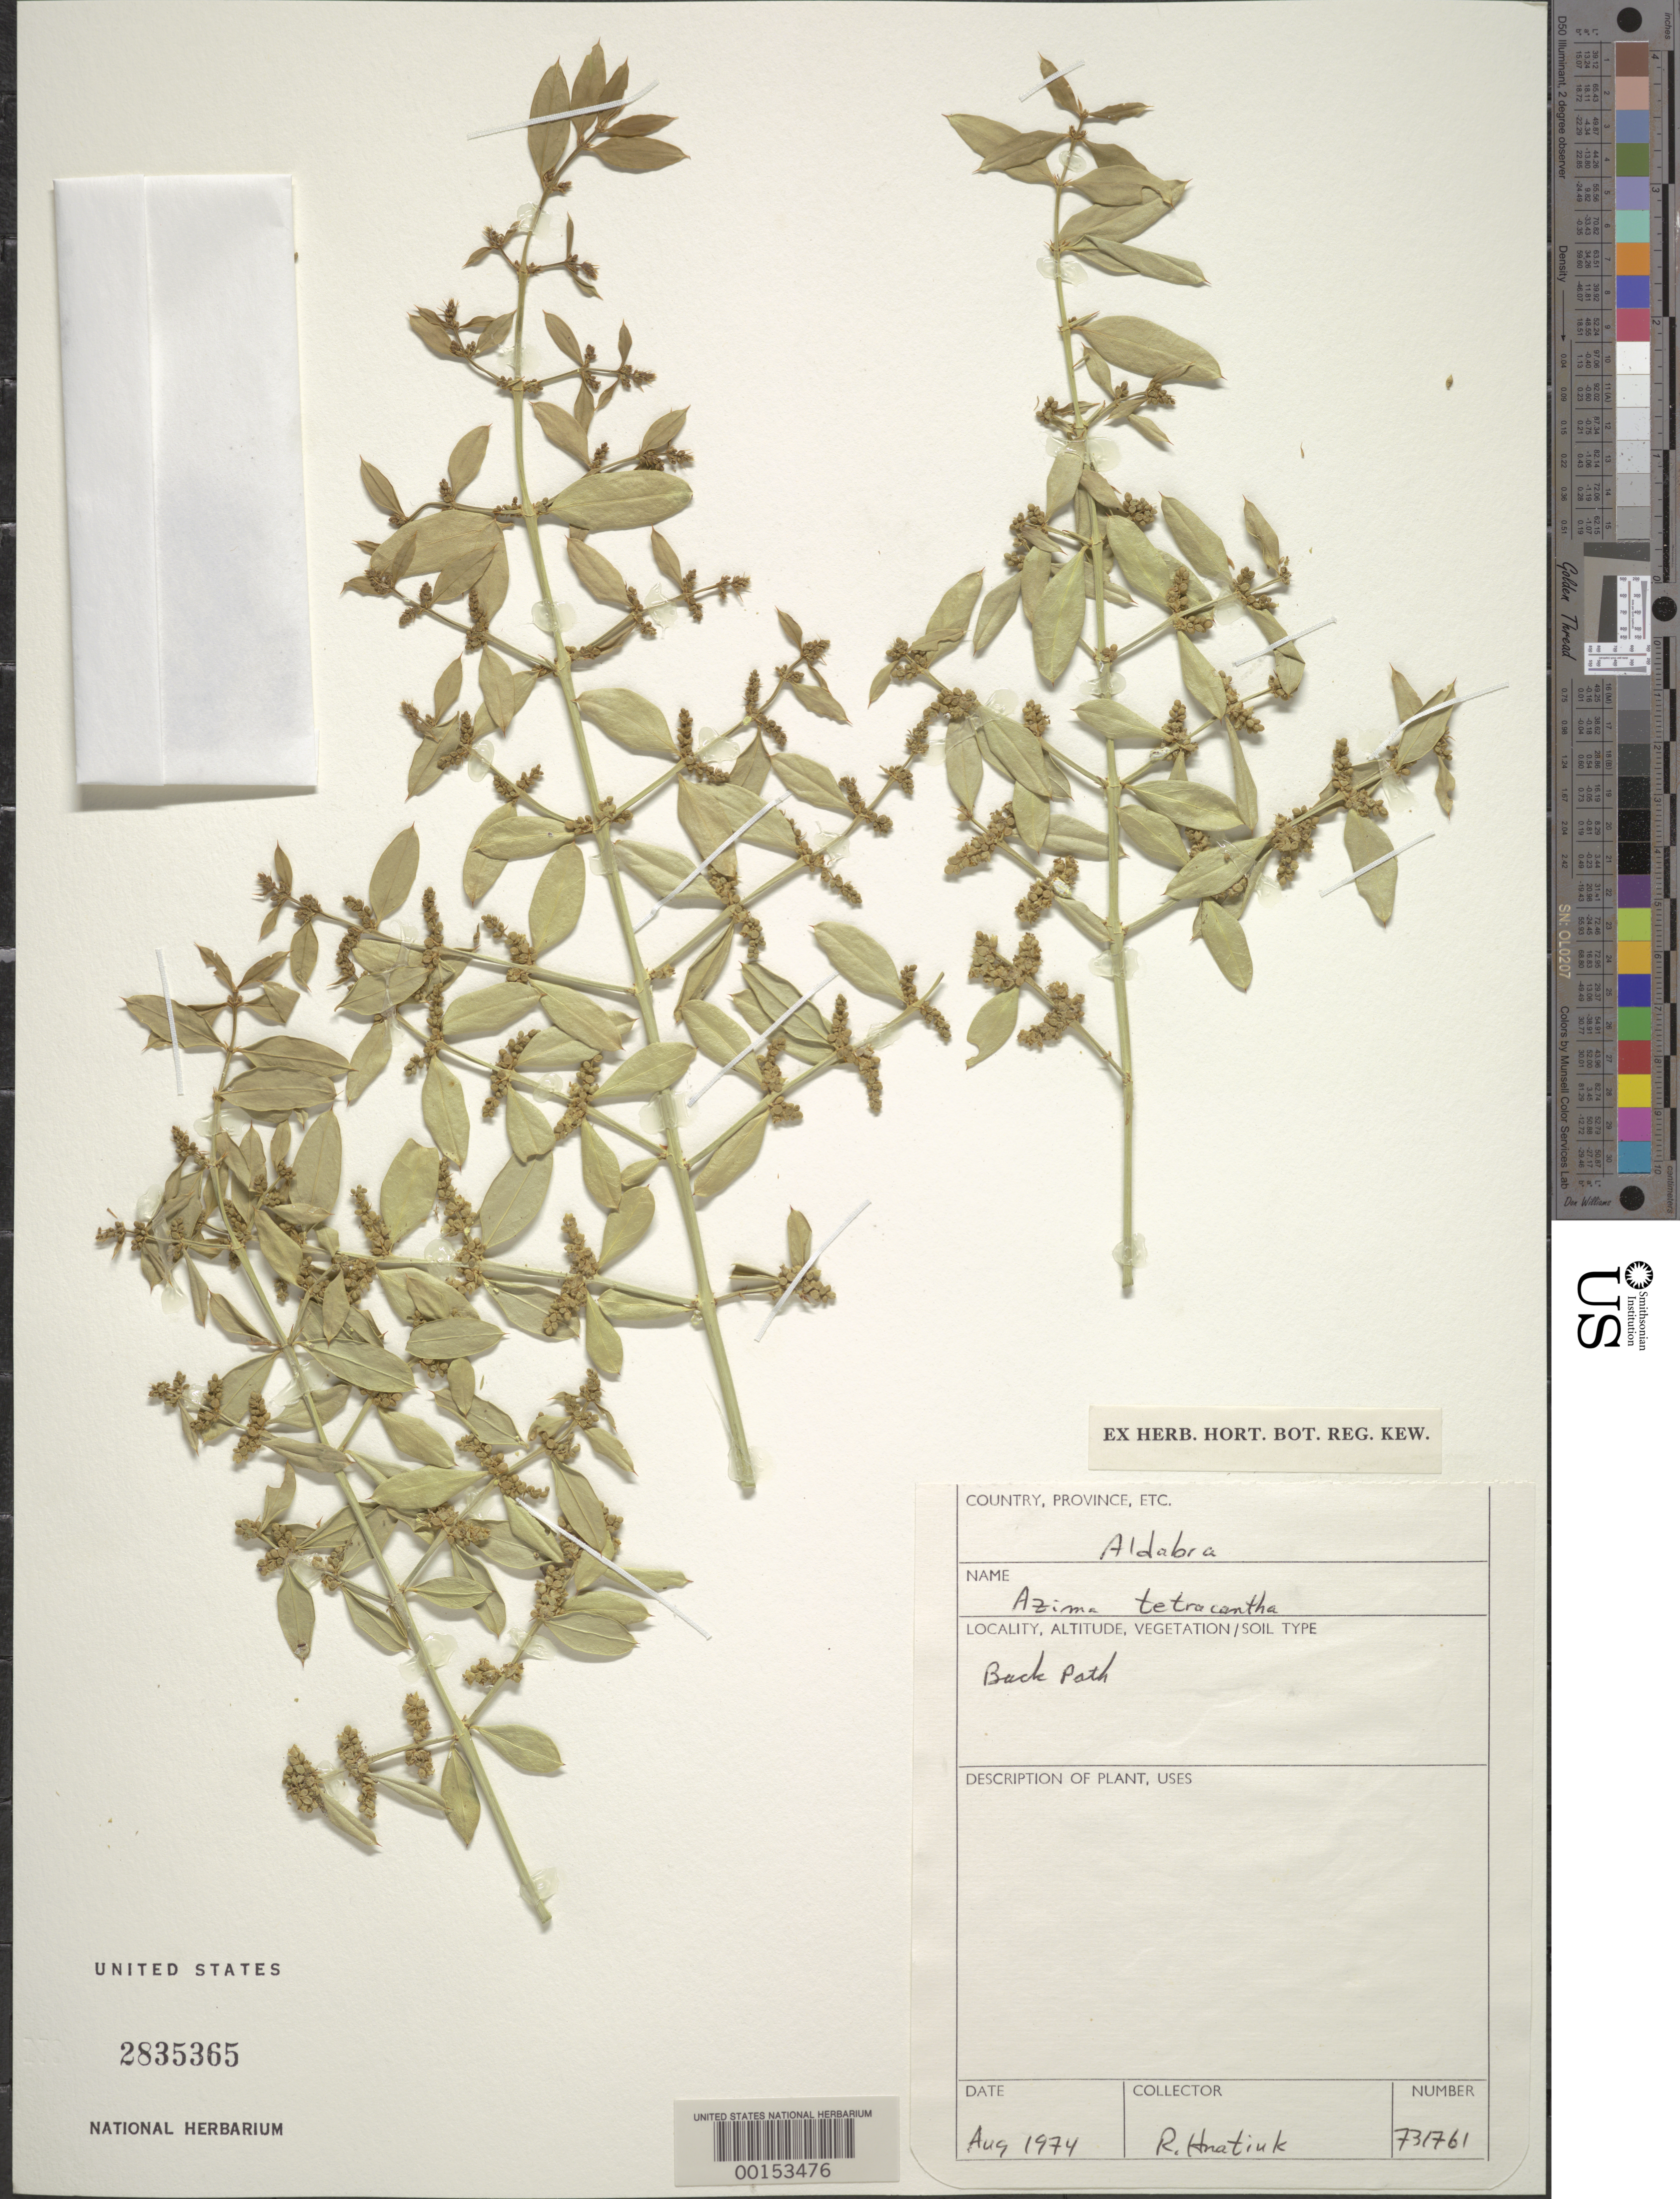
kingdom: Plantae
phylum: Tracheophyta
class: Magnoliopsida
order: Brassicales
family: Salvadoraceae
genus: Azima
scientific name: Azima tetracantha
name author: Lam.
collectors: R. Hnatiuk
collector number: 731761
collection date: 1974-08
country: Seychelles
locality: Aldabra. Back path.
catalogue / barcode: US 2835365